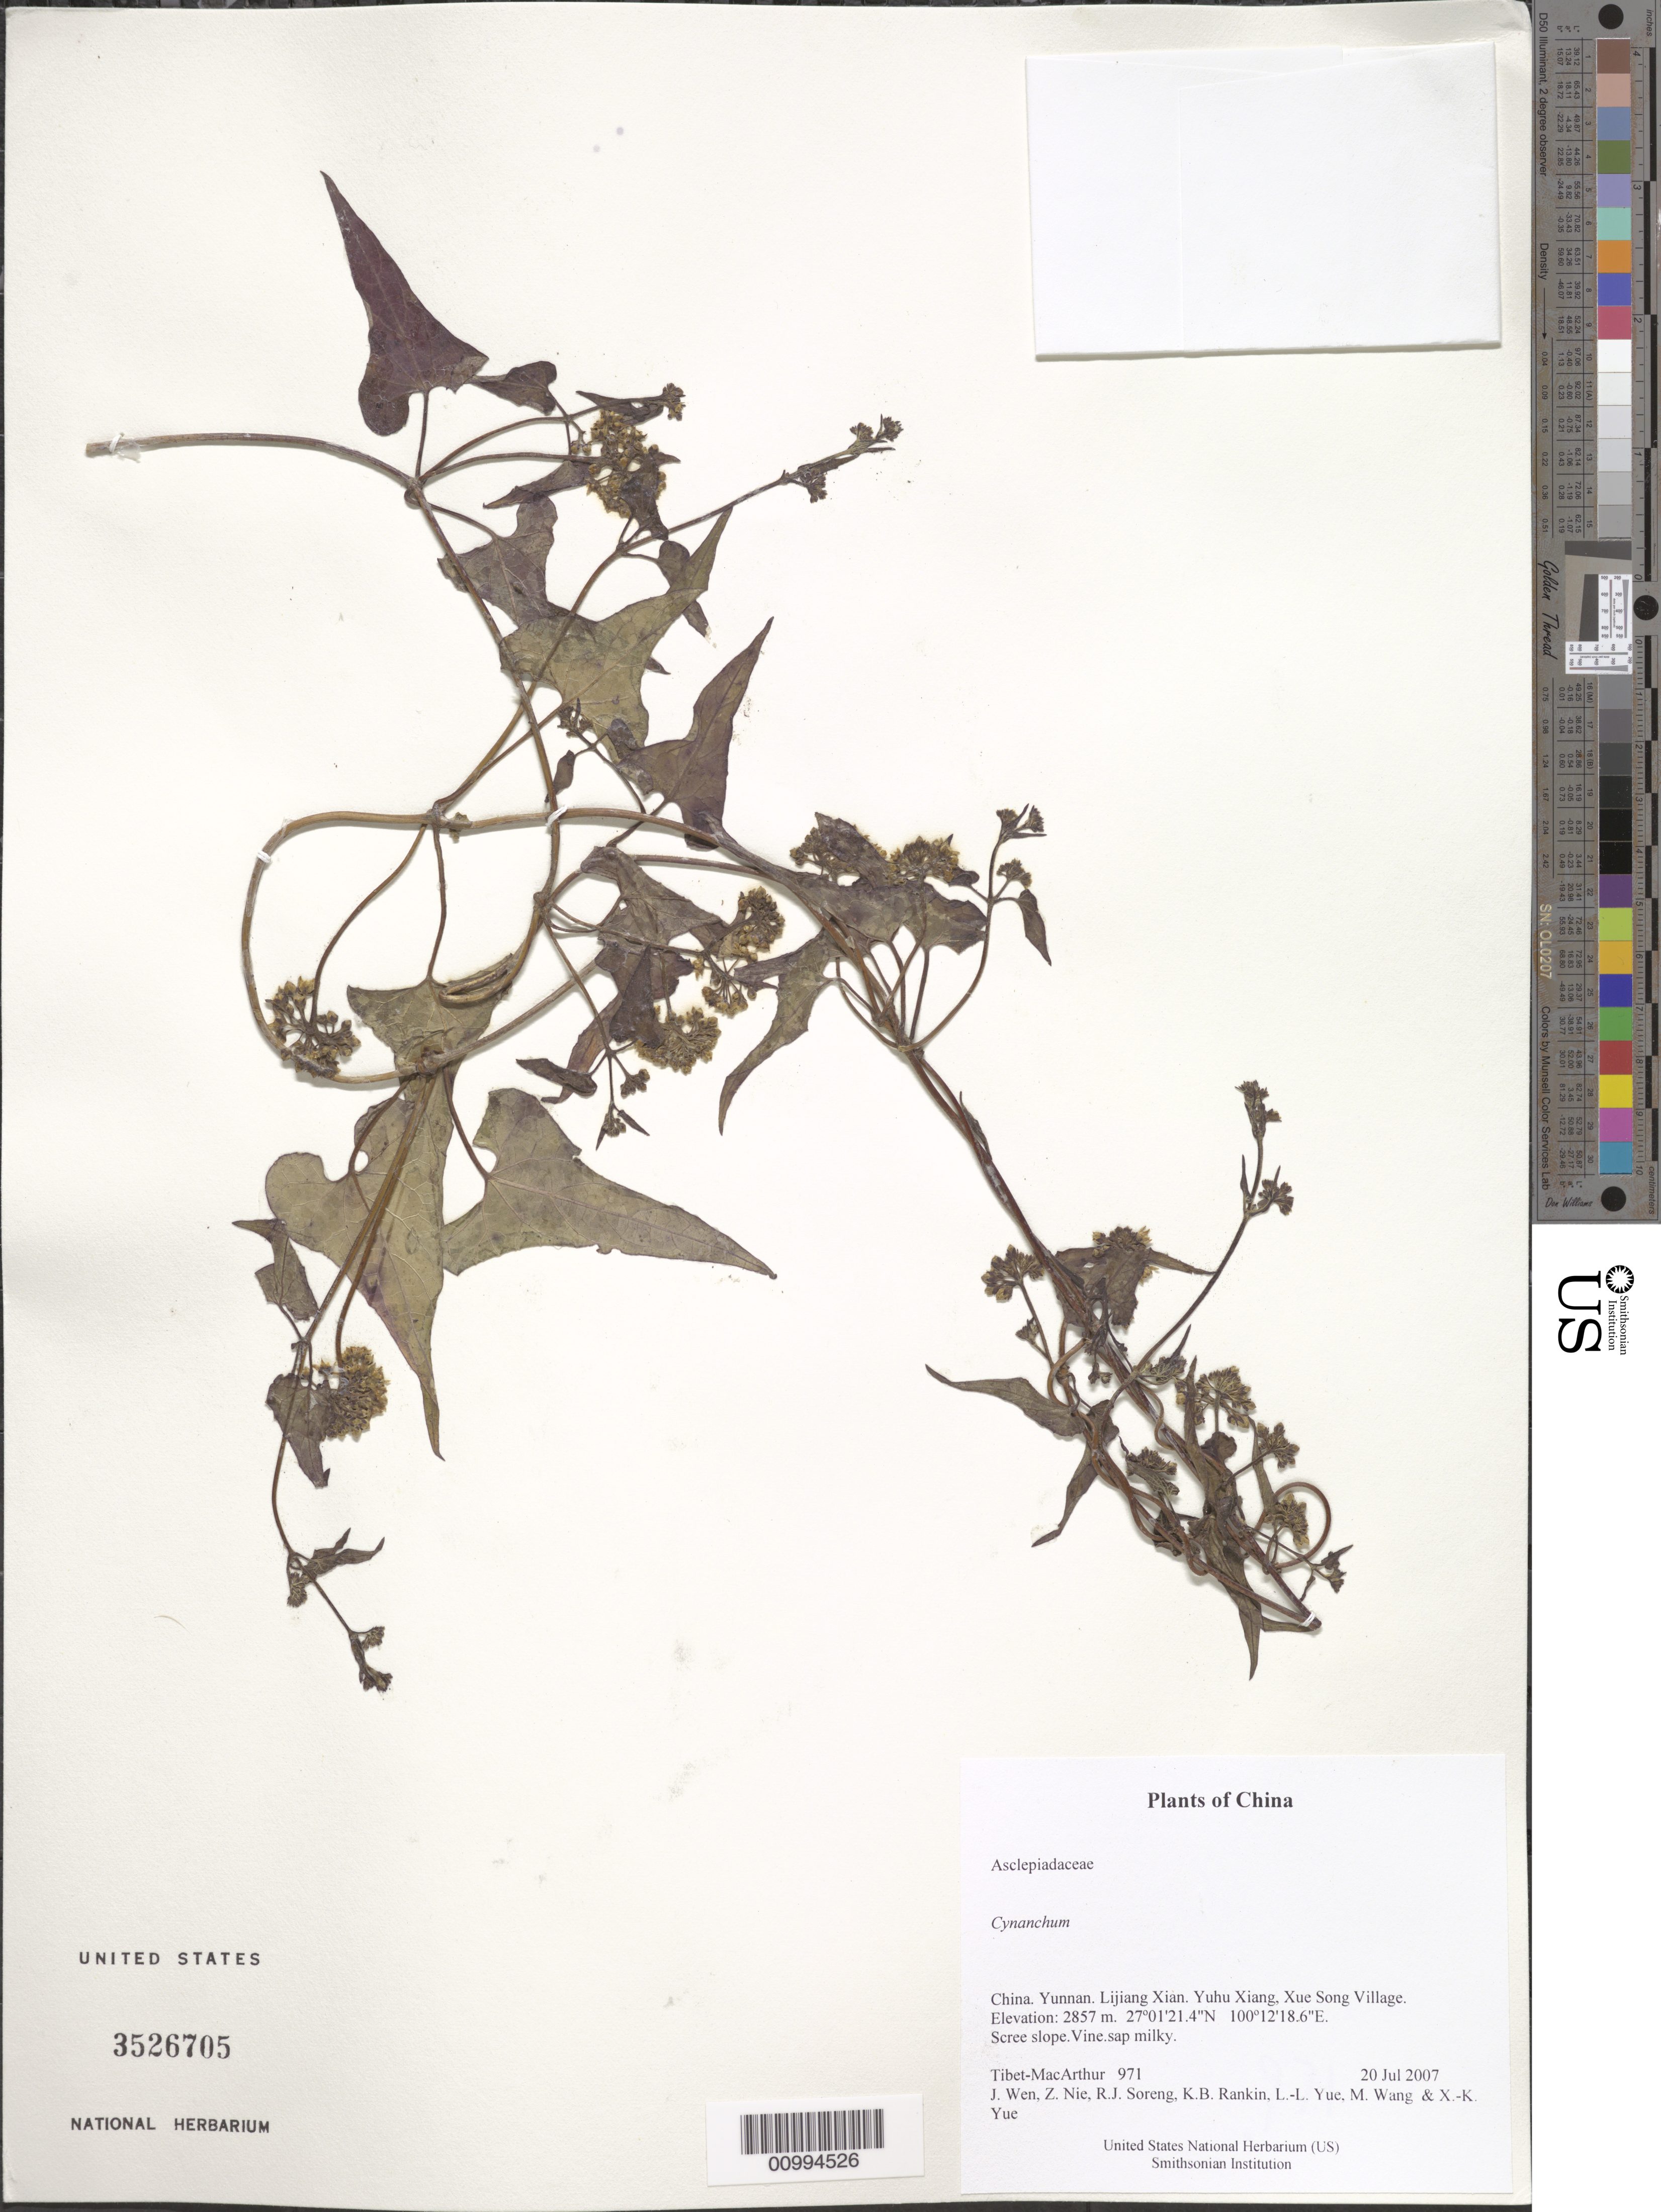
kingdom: Plantae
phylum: Tracheophyta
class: Magnoliopsida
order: Gentianales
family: Apocynaceae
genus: Cynanchum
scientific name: Cynanchum sp.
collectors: Tibet-MacArthur, J. Wen, Z. Nie, R. J. Soreng, K. Rankin, L. Yue, M. Wang & X. Yue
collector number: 971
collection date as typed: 20 Jul 2007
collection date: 2007-07-20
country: China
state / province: Yunnan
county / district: Lijiang Xian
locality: Yuhu Xiang, Xue Song Village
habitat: Scree slope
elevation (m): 2857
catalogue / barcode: US 3526705